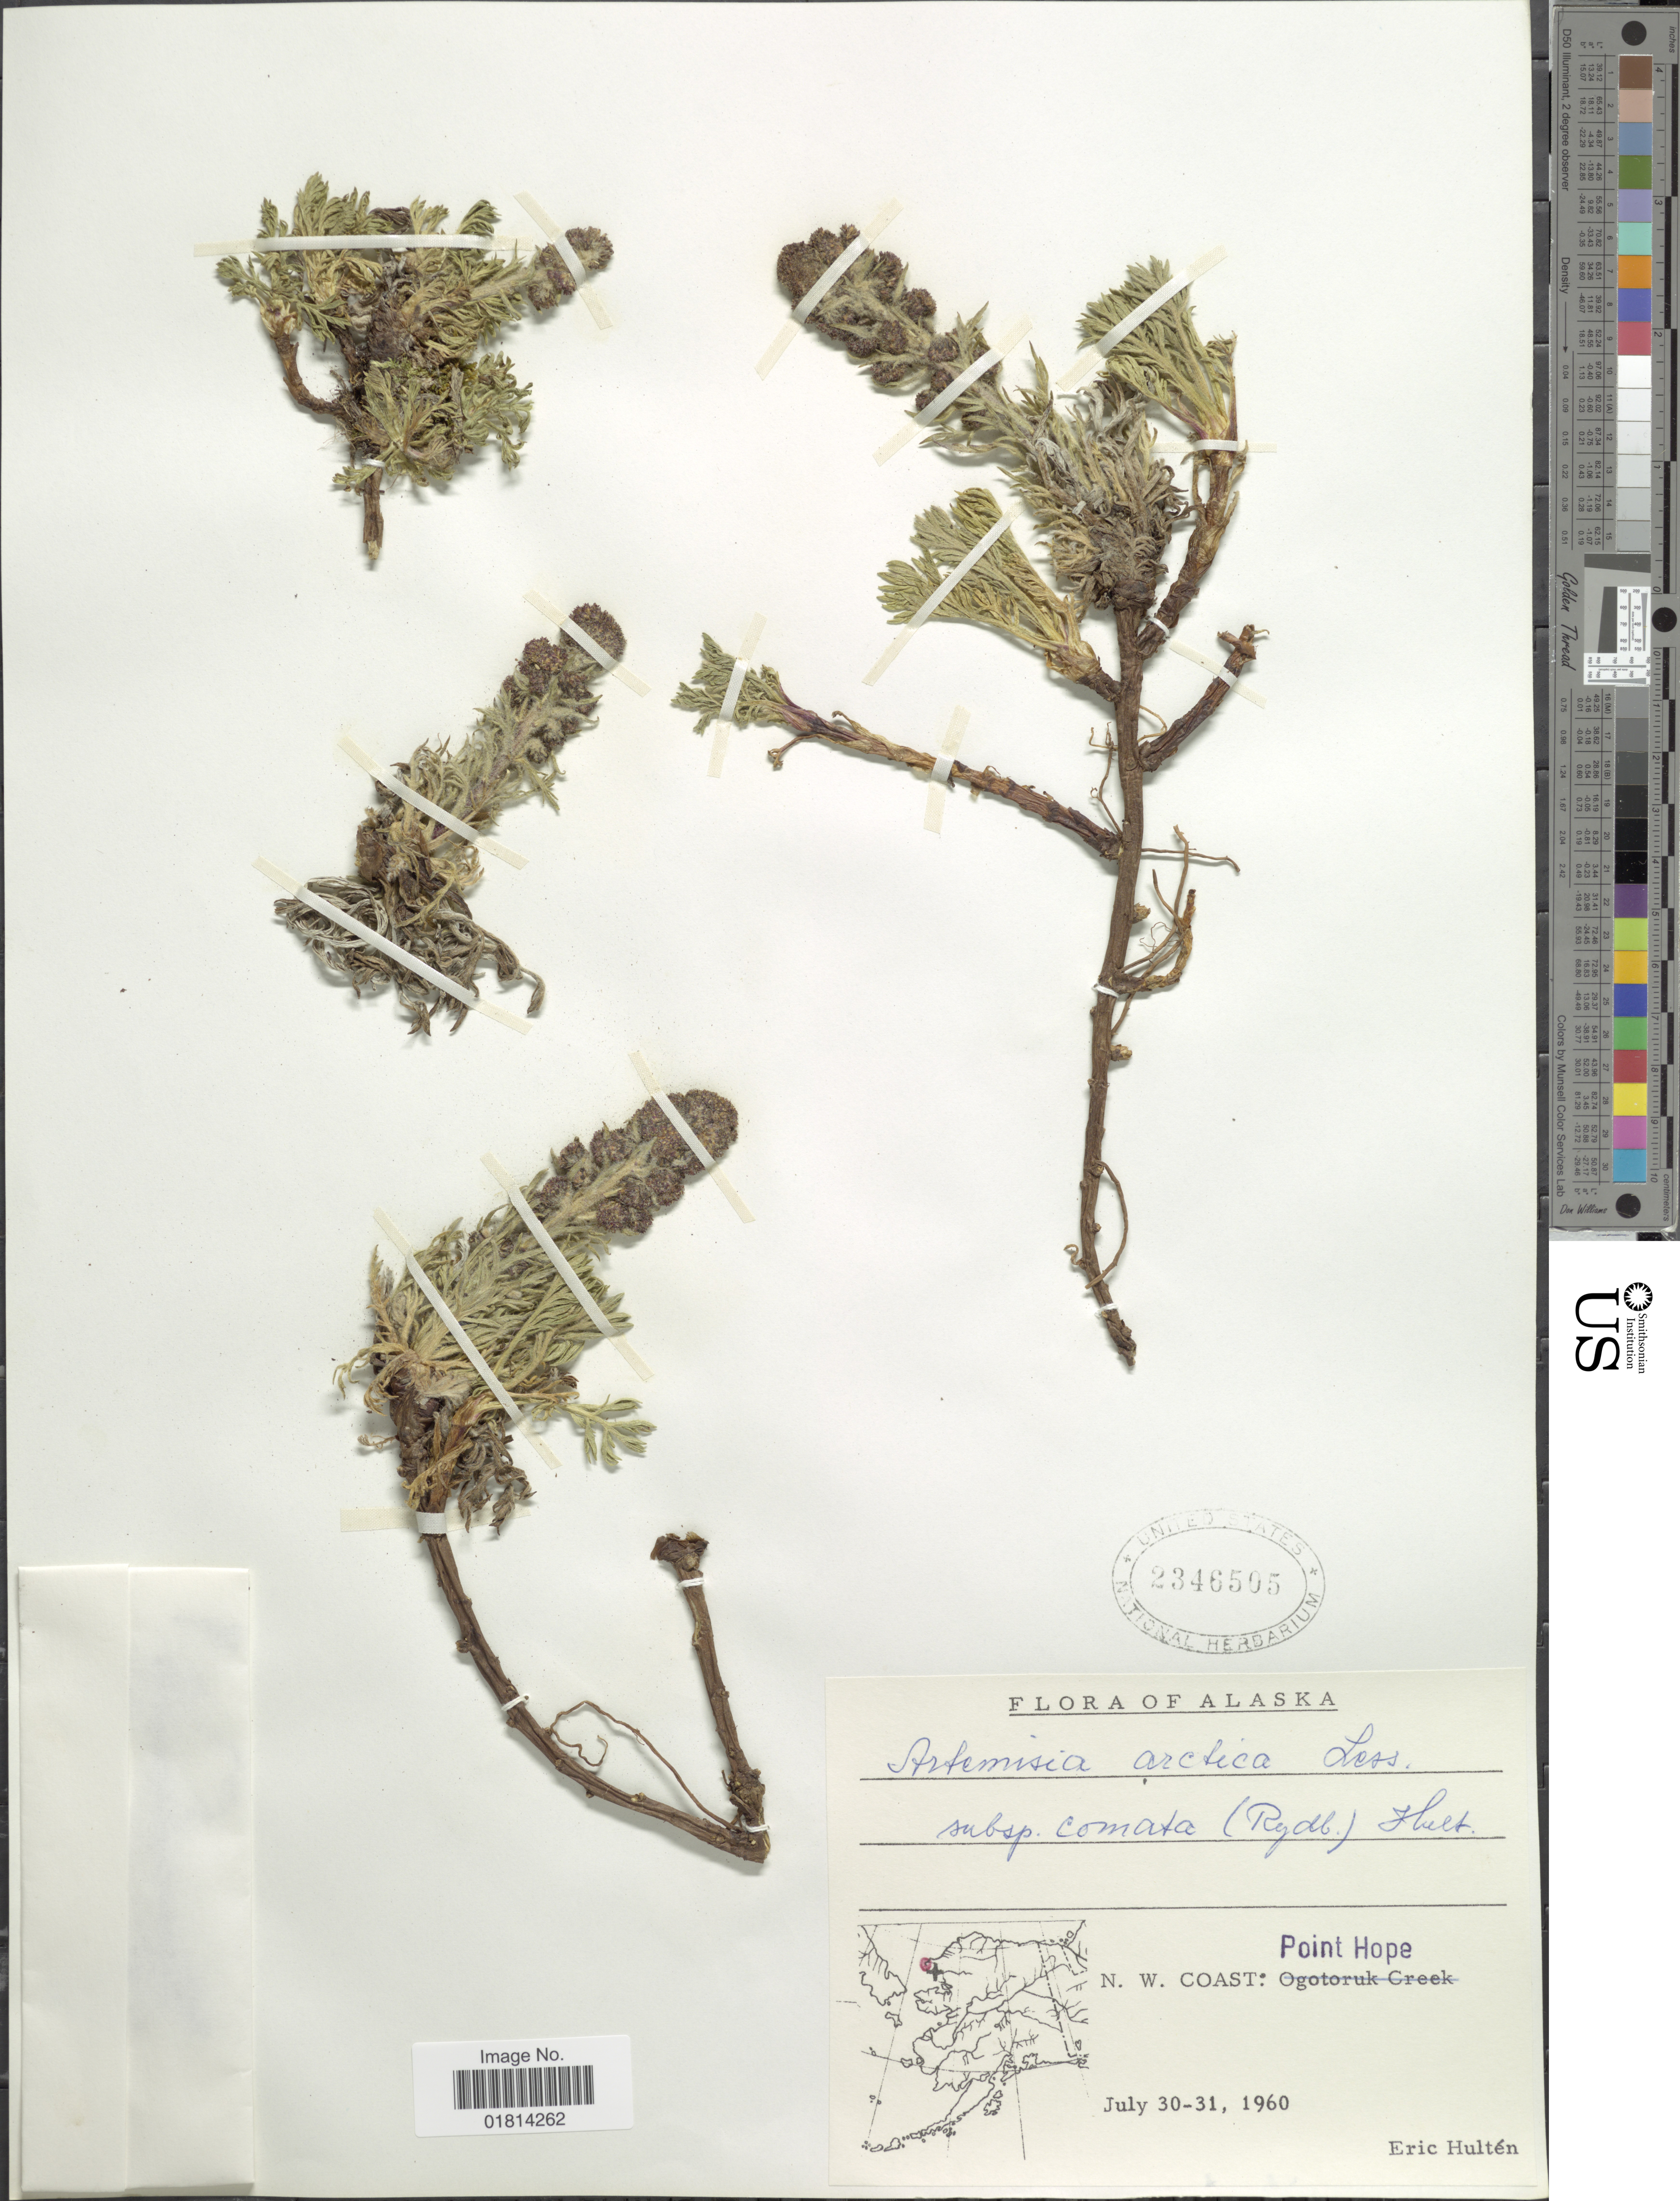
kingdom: Plantae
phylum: Tracheophyta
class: Magnoliopsida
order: Asterales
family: Asteraceae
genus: Artemisia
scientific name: Artemisia arctica subsp. comata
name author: (Rydb.) Hultén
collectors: E. G. Hultén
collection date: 1960-07-30/1960-07-31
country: United States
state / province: Alaska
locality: N.W. Coast: Point Hope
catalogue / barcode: US 2346505